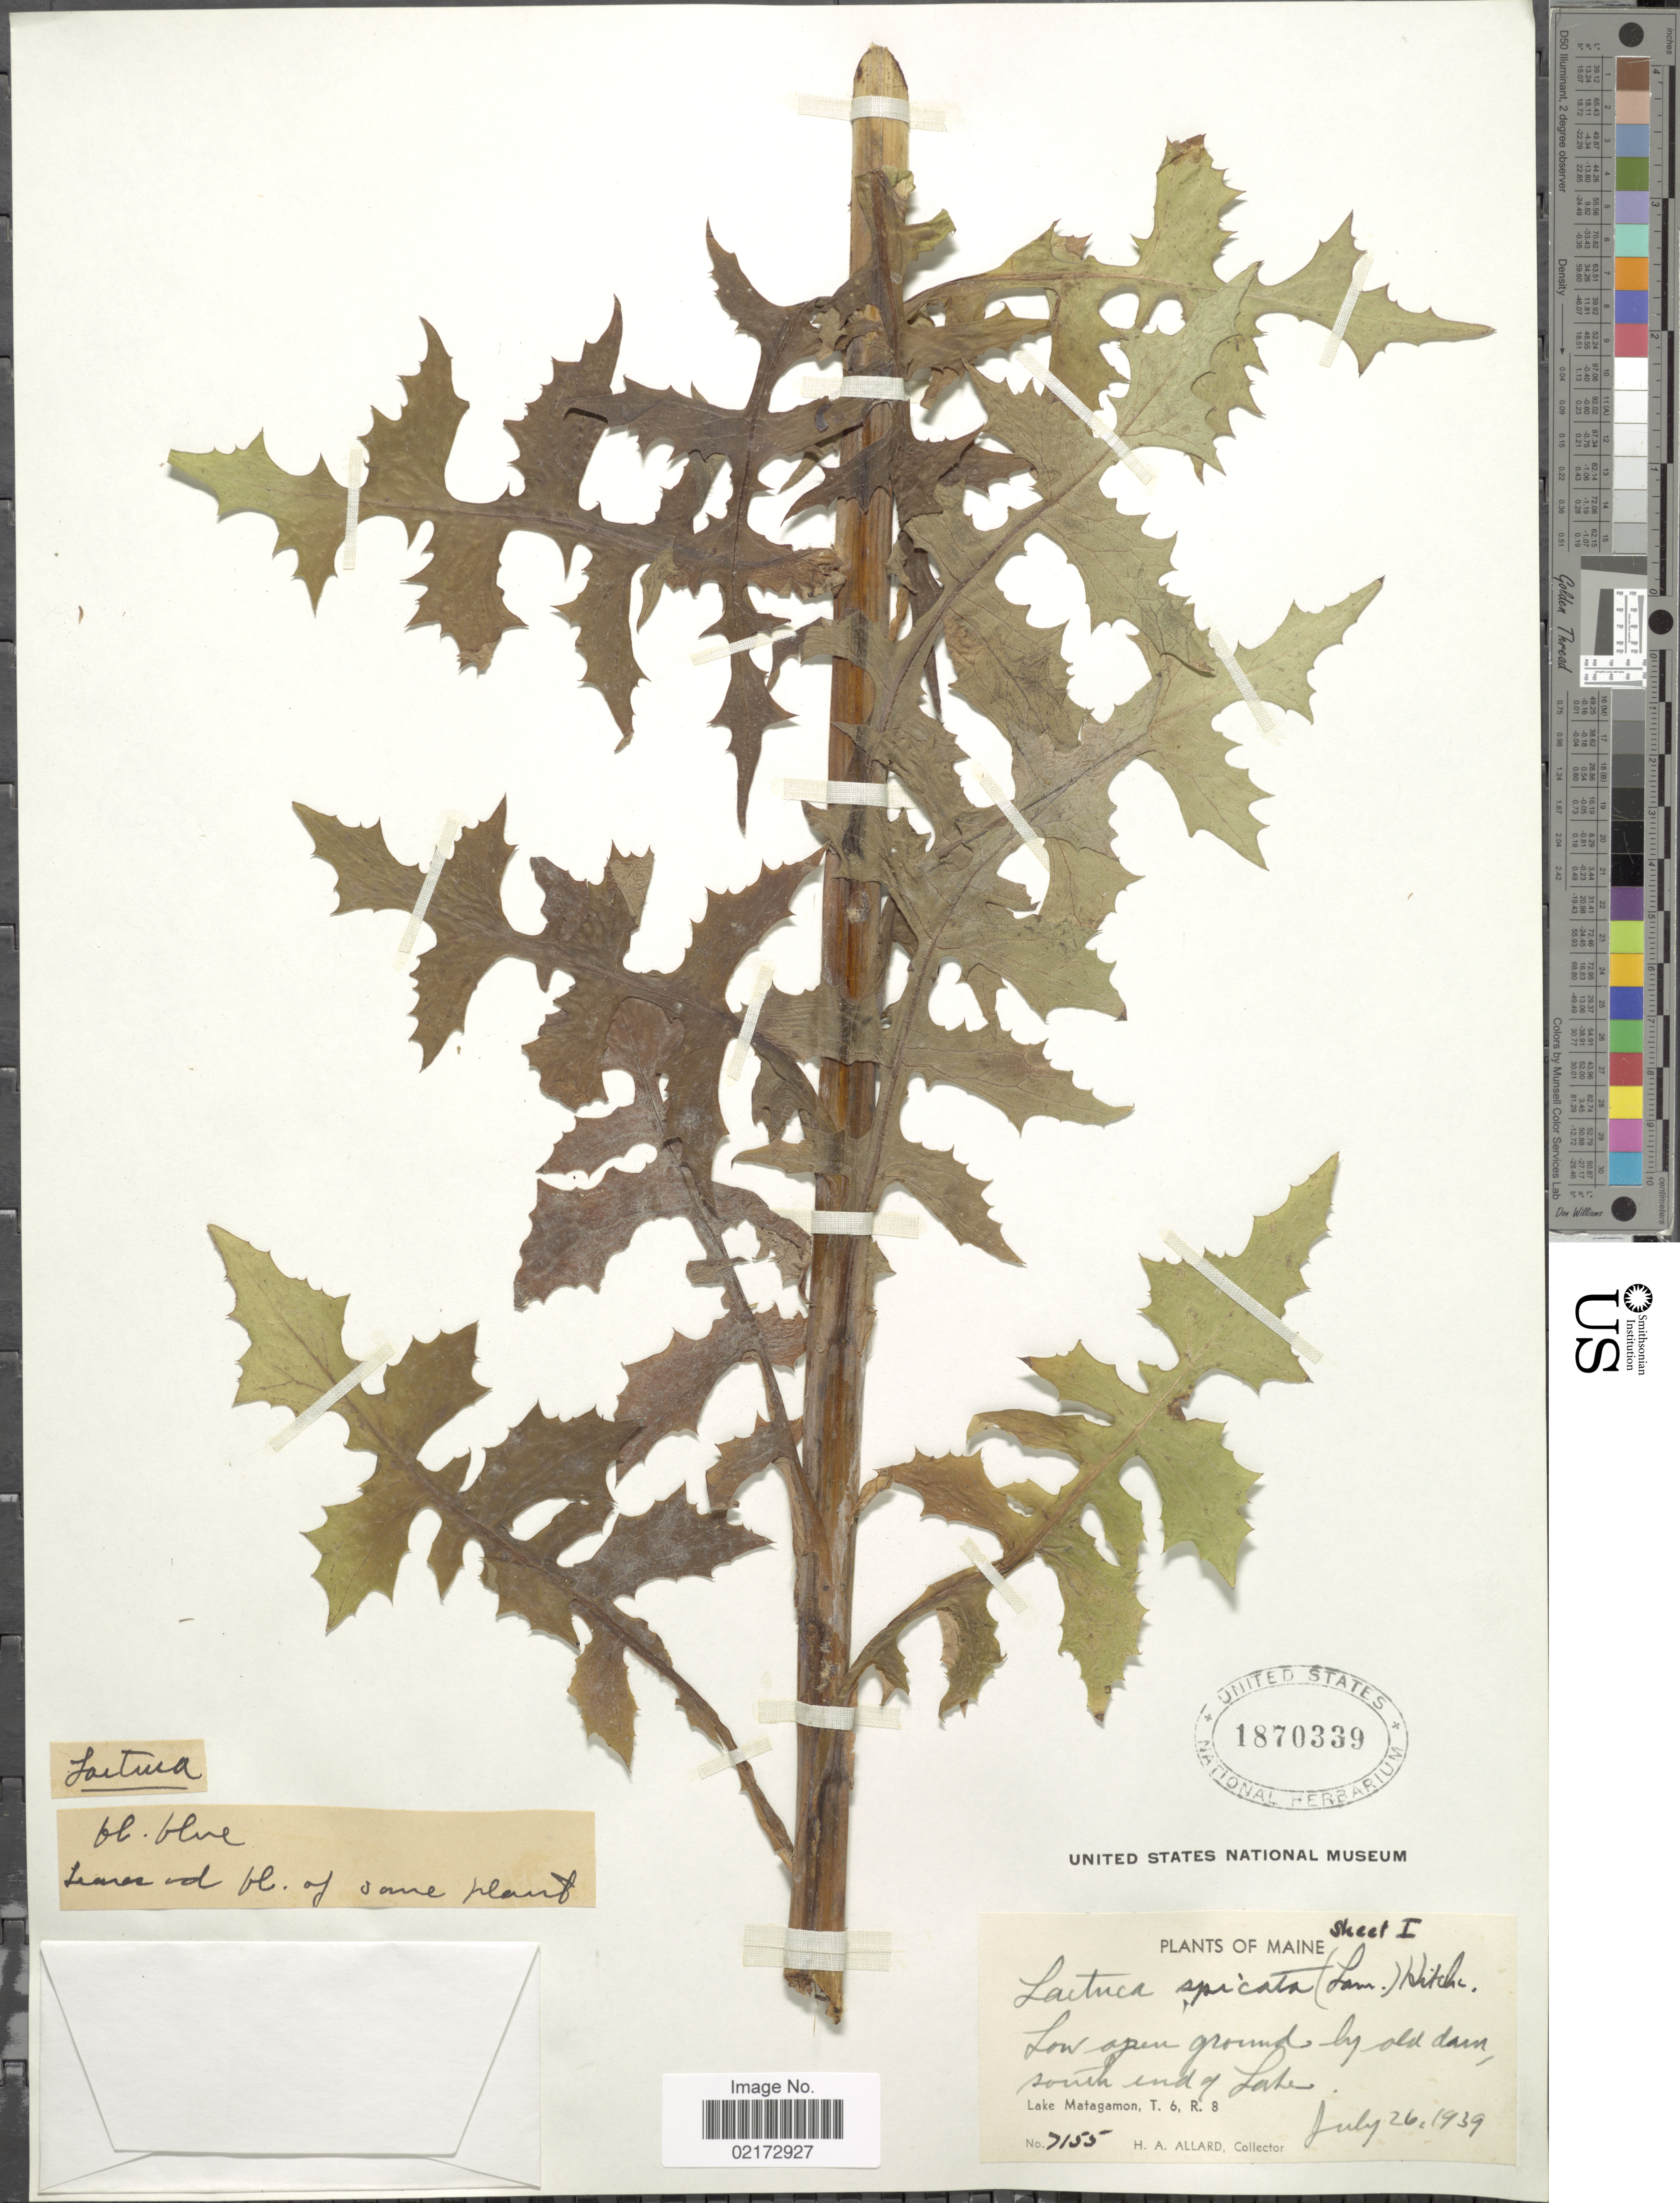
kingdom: Plantae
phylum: Tracheophyta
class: Magnoliopsida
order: Asterales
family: Asteraceae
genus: Lactuca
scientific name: Lactuca biennis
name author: (Moench) Fernald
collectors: H. A. Allard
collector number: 7155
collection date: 1939-07-26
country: United States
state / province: Maine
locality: South end of lake, Laje Matagamon, T6, R8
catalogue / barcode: US 1870339